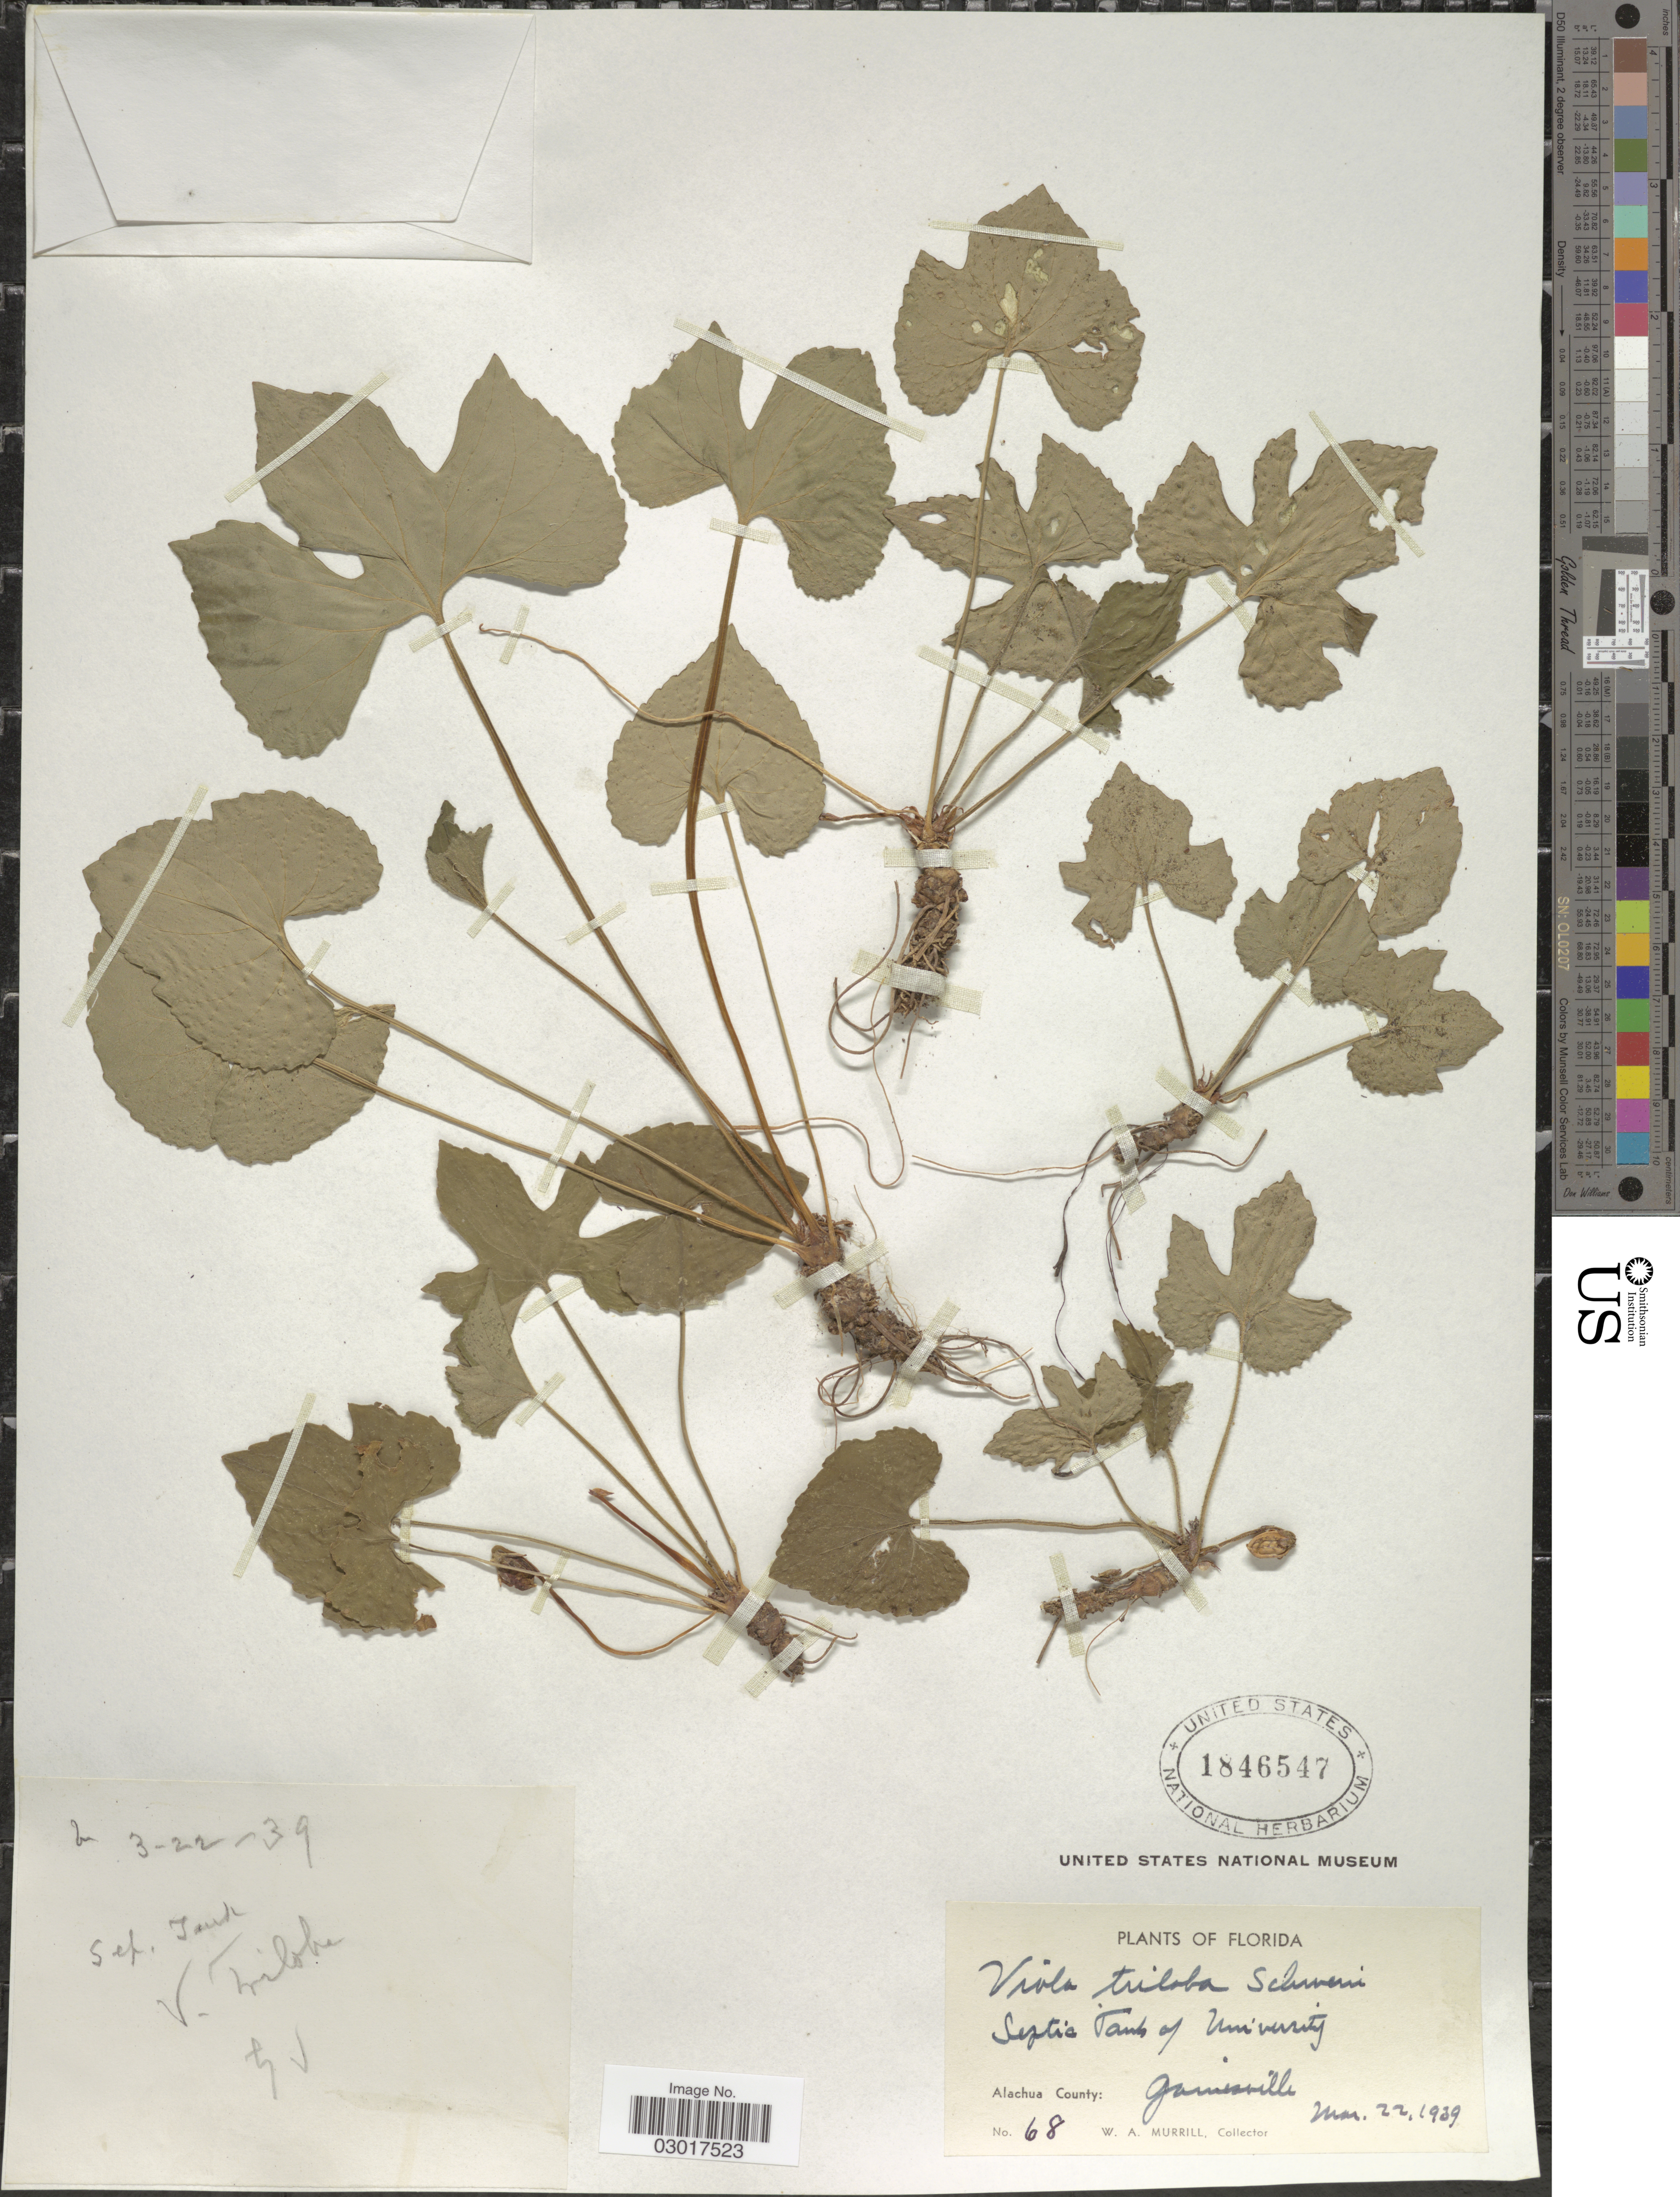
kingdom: Plantae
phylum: Tracheophyta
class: Magnoliopsida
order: Malpighiales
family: Violaceae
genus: Viola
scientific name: Viola triloba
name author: Schwein.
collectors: W. A. Murrill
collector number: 68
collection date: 1939-03-22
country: United States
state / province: Florida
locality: Septic Tanks of University. Alachua County: Gainesville.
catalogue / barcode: US 1846547